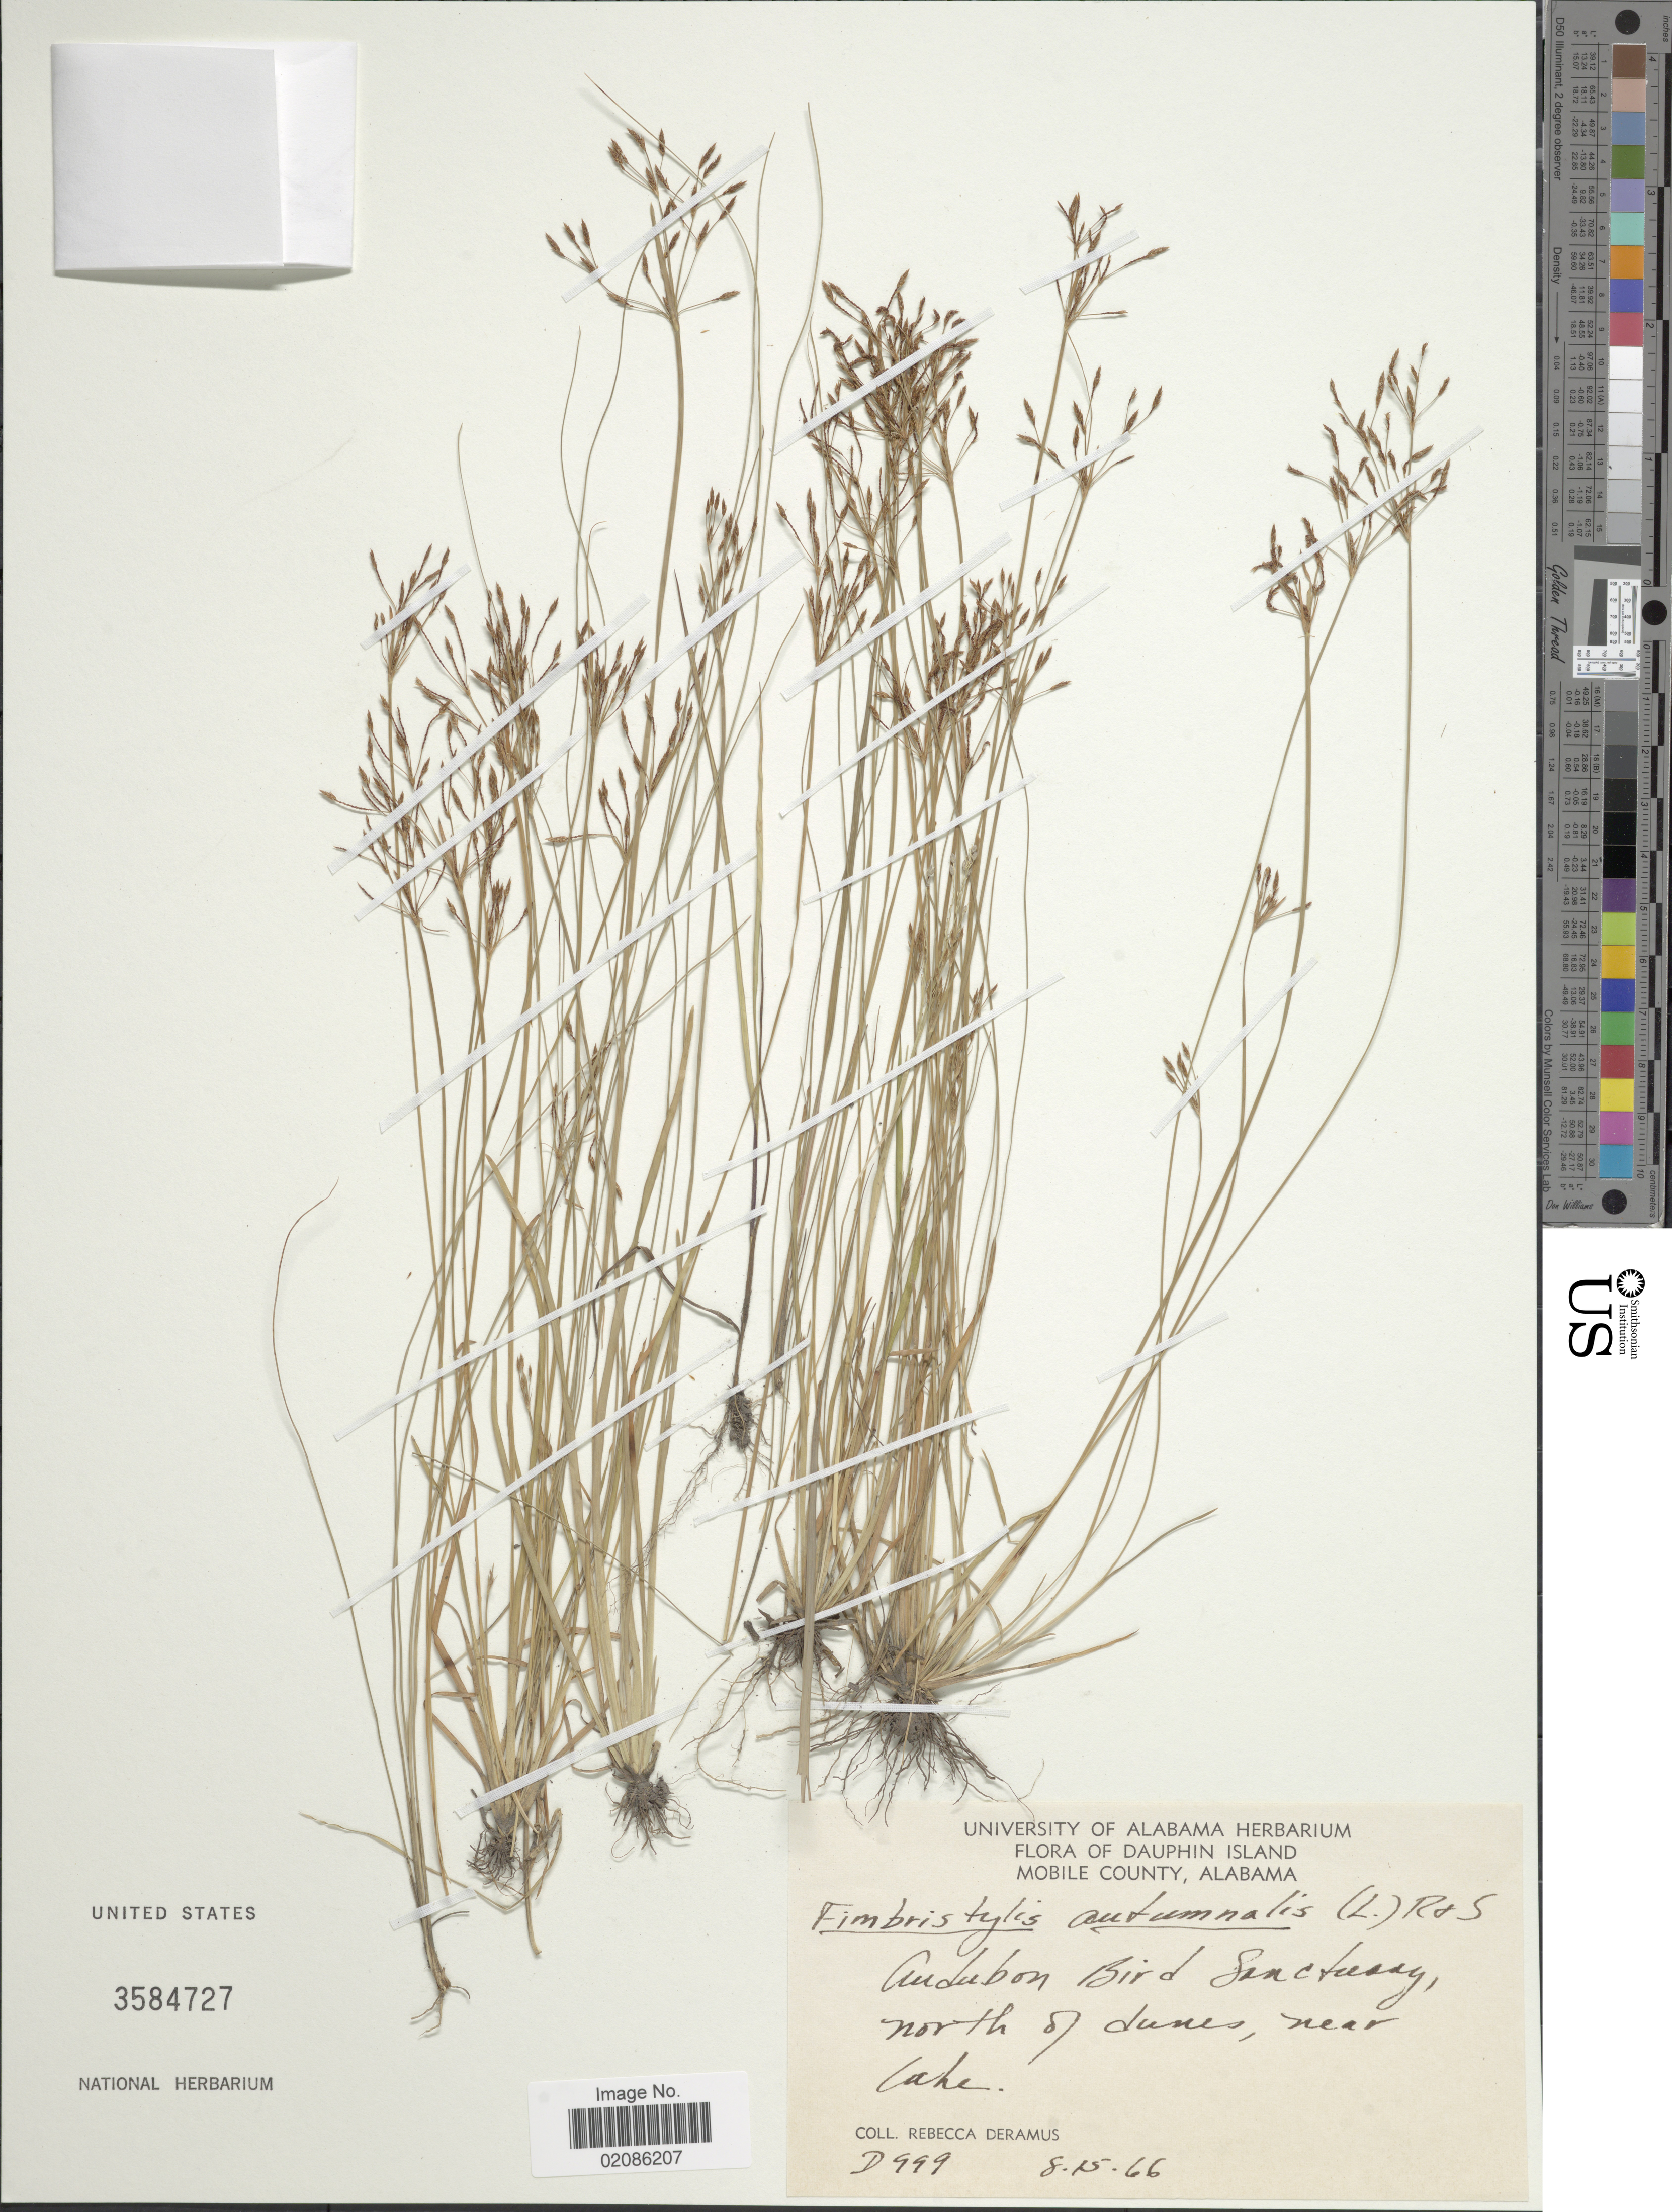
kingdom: Plantae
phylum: Tracheophyta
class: Liliopsida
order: Poales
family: Cyperaceae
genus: Fimbristylis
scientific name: Fimbristylis autumnalis (L.) Roem. & Schult.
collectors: R. Deramus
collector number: D999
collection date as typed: Transcribed d/m/y: 15/8/66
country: United States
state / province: Alabama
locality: Dauphin Island, Mobile County, Anderbon Bird Sanctuarry, north of dunes, near Lake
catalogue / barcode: US 3584727